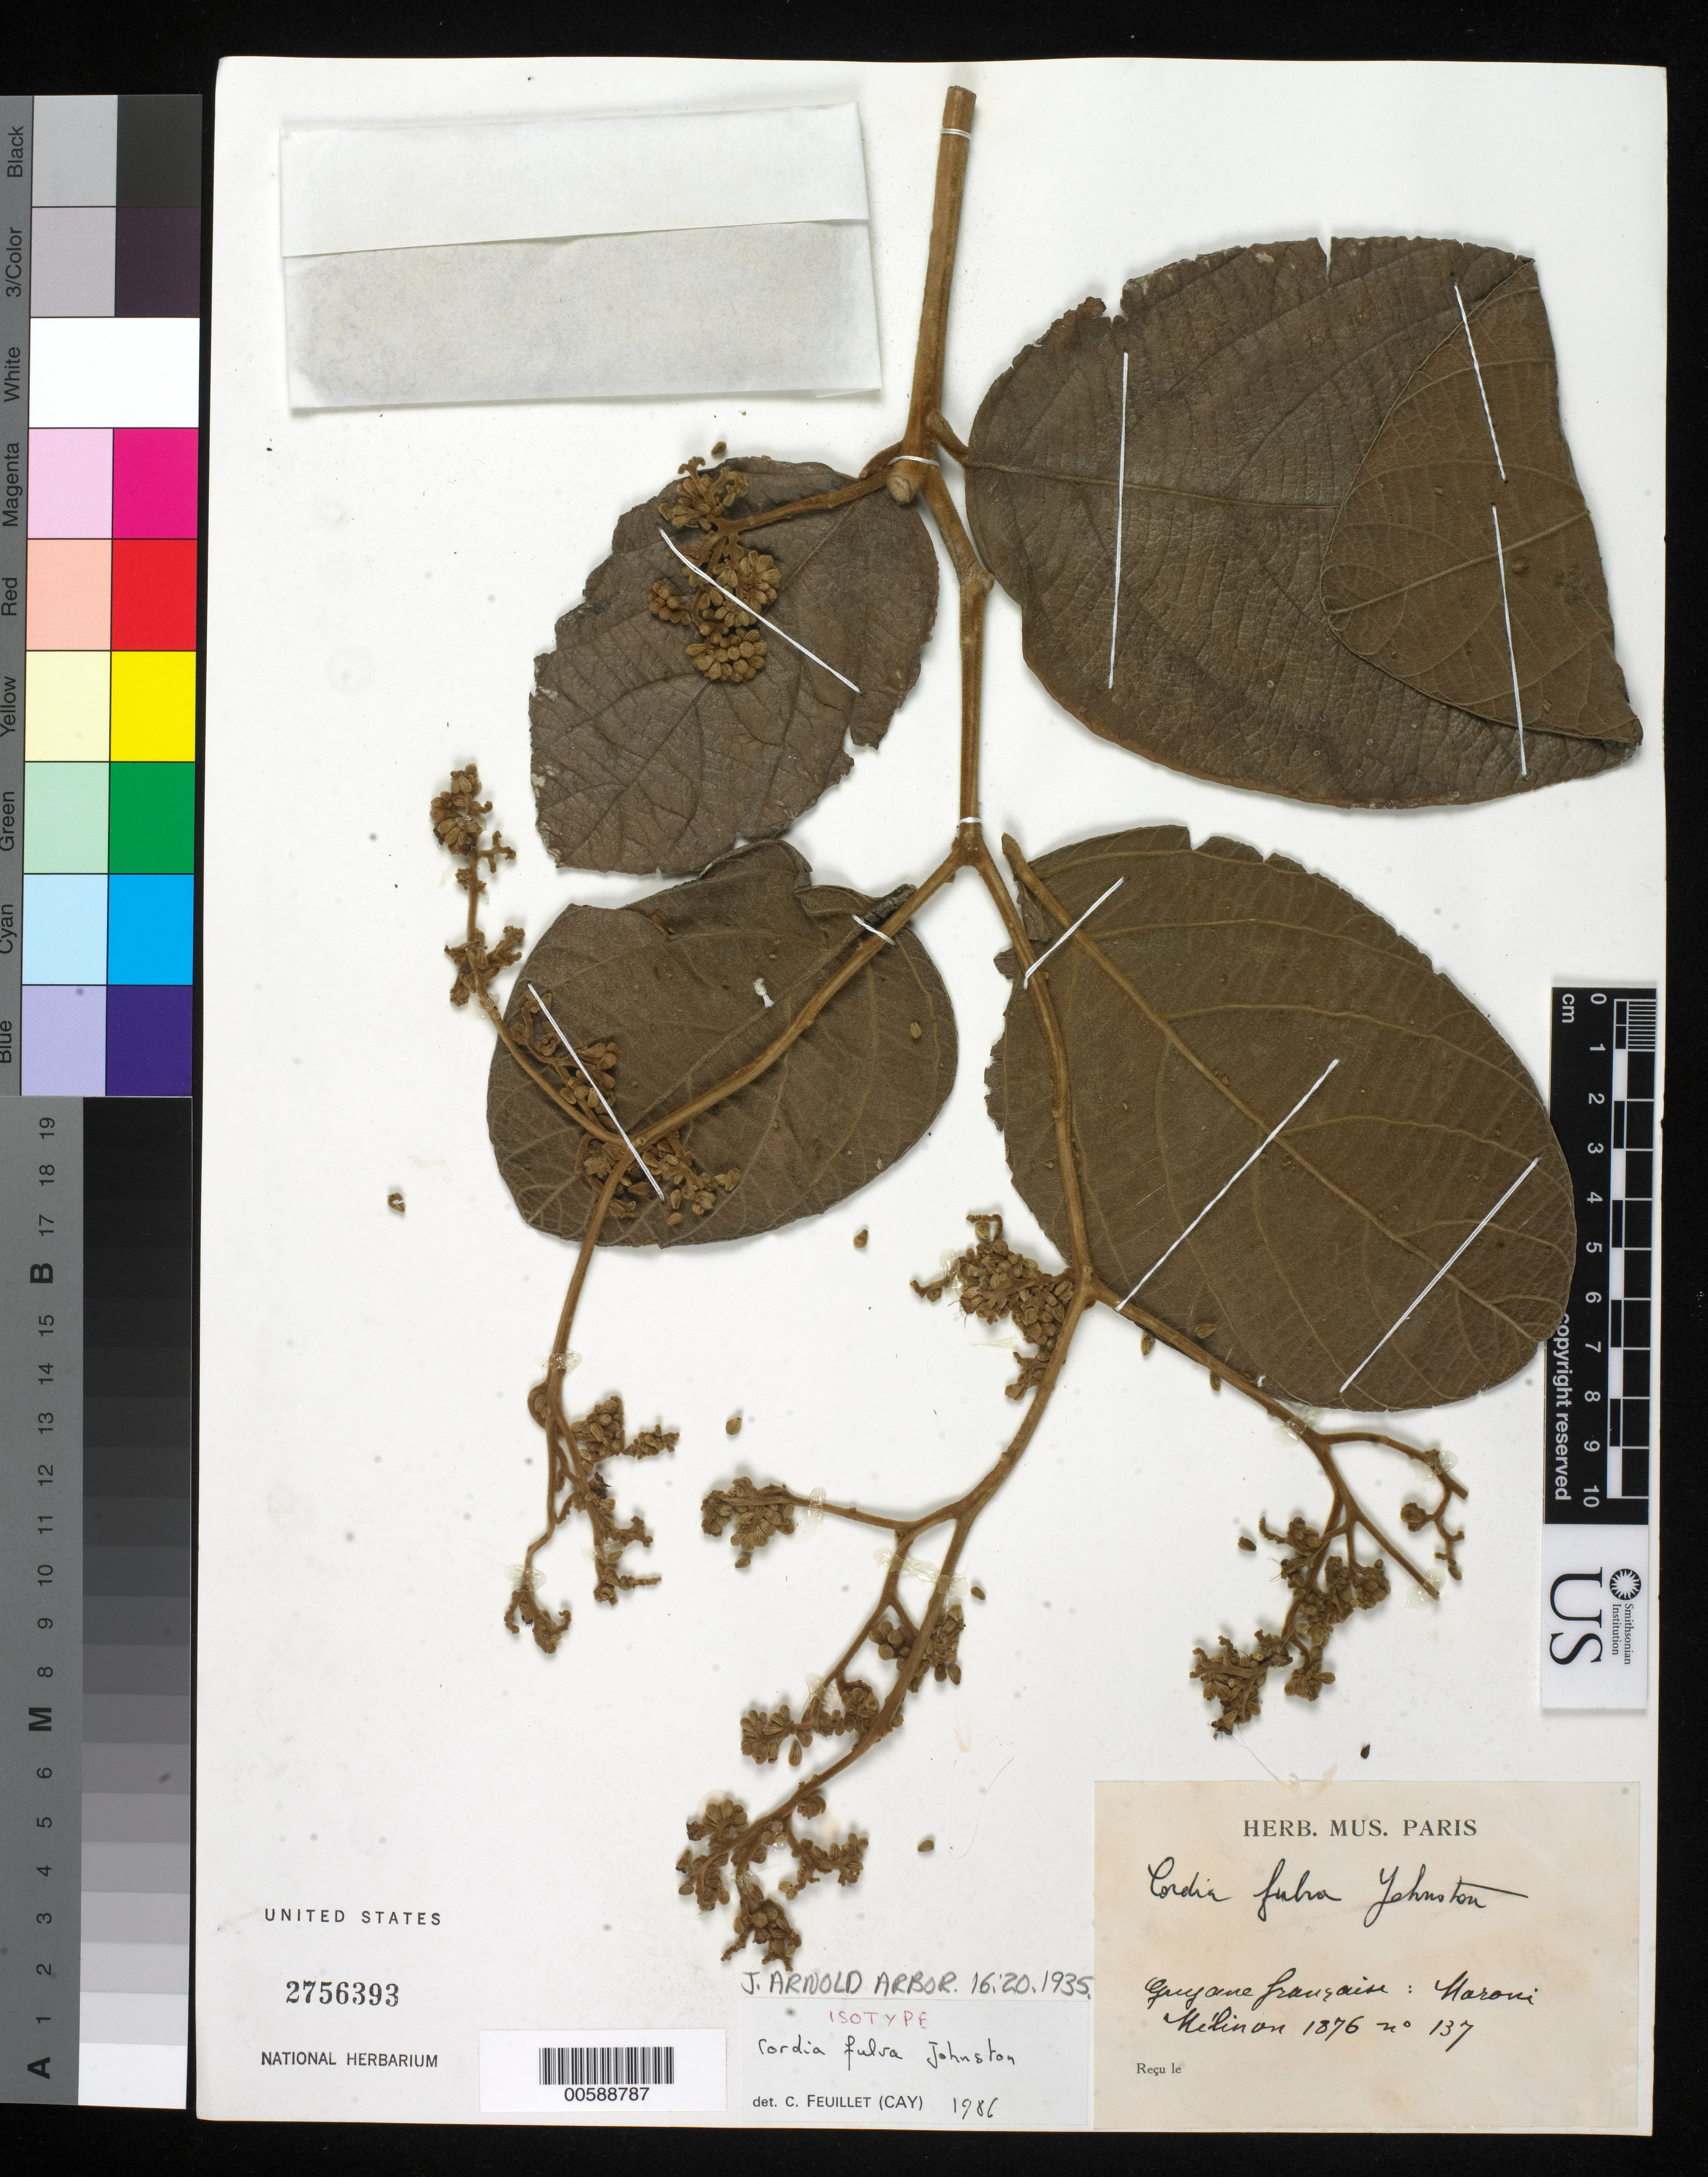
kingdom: Plantae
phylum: Tracheophyta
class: Magnoliopsida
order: Boraginales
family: Cordiaceae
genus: Cordia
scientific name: Cordia fulva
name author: I.M. Johnst.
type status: Isotype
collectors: M. Melinon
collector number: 137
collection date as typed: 1876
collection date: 1876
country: French Guiana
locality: Maroni.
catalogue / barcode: US 2756393